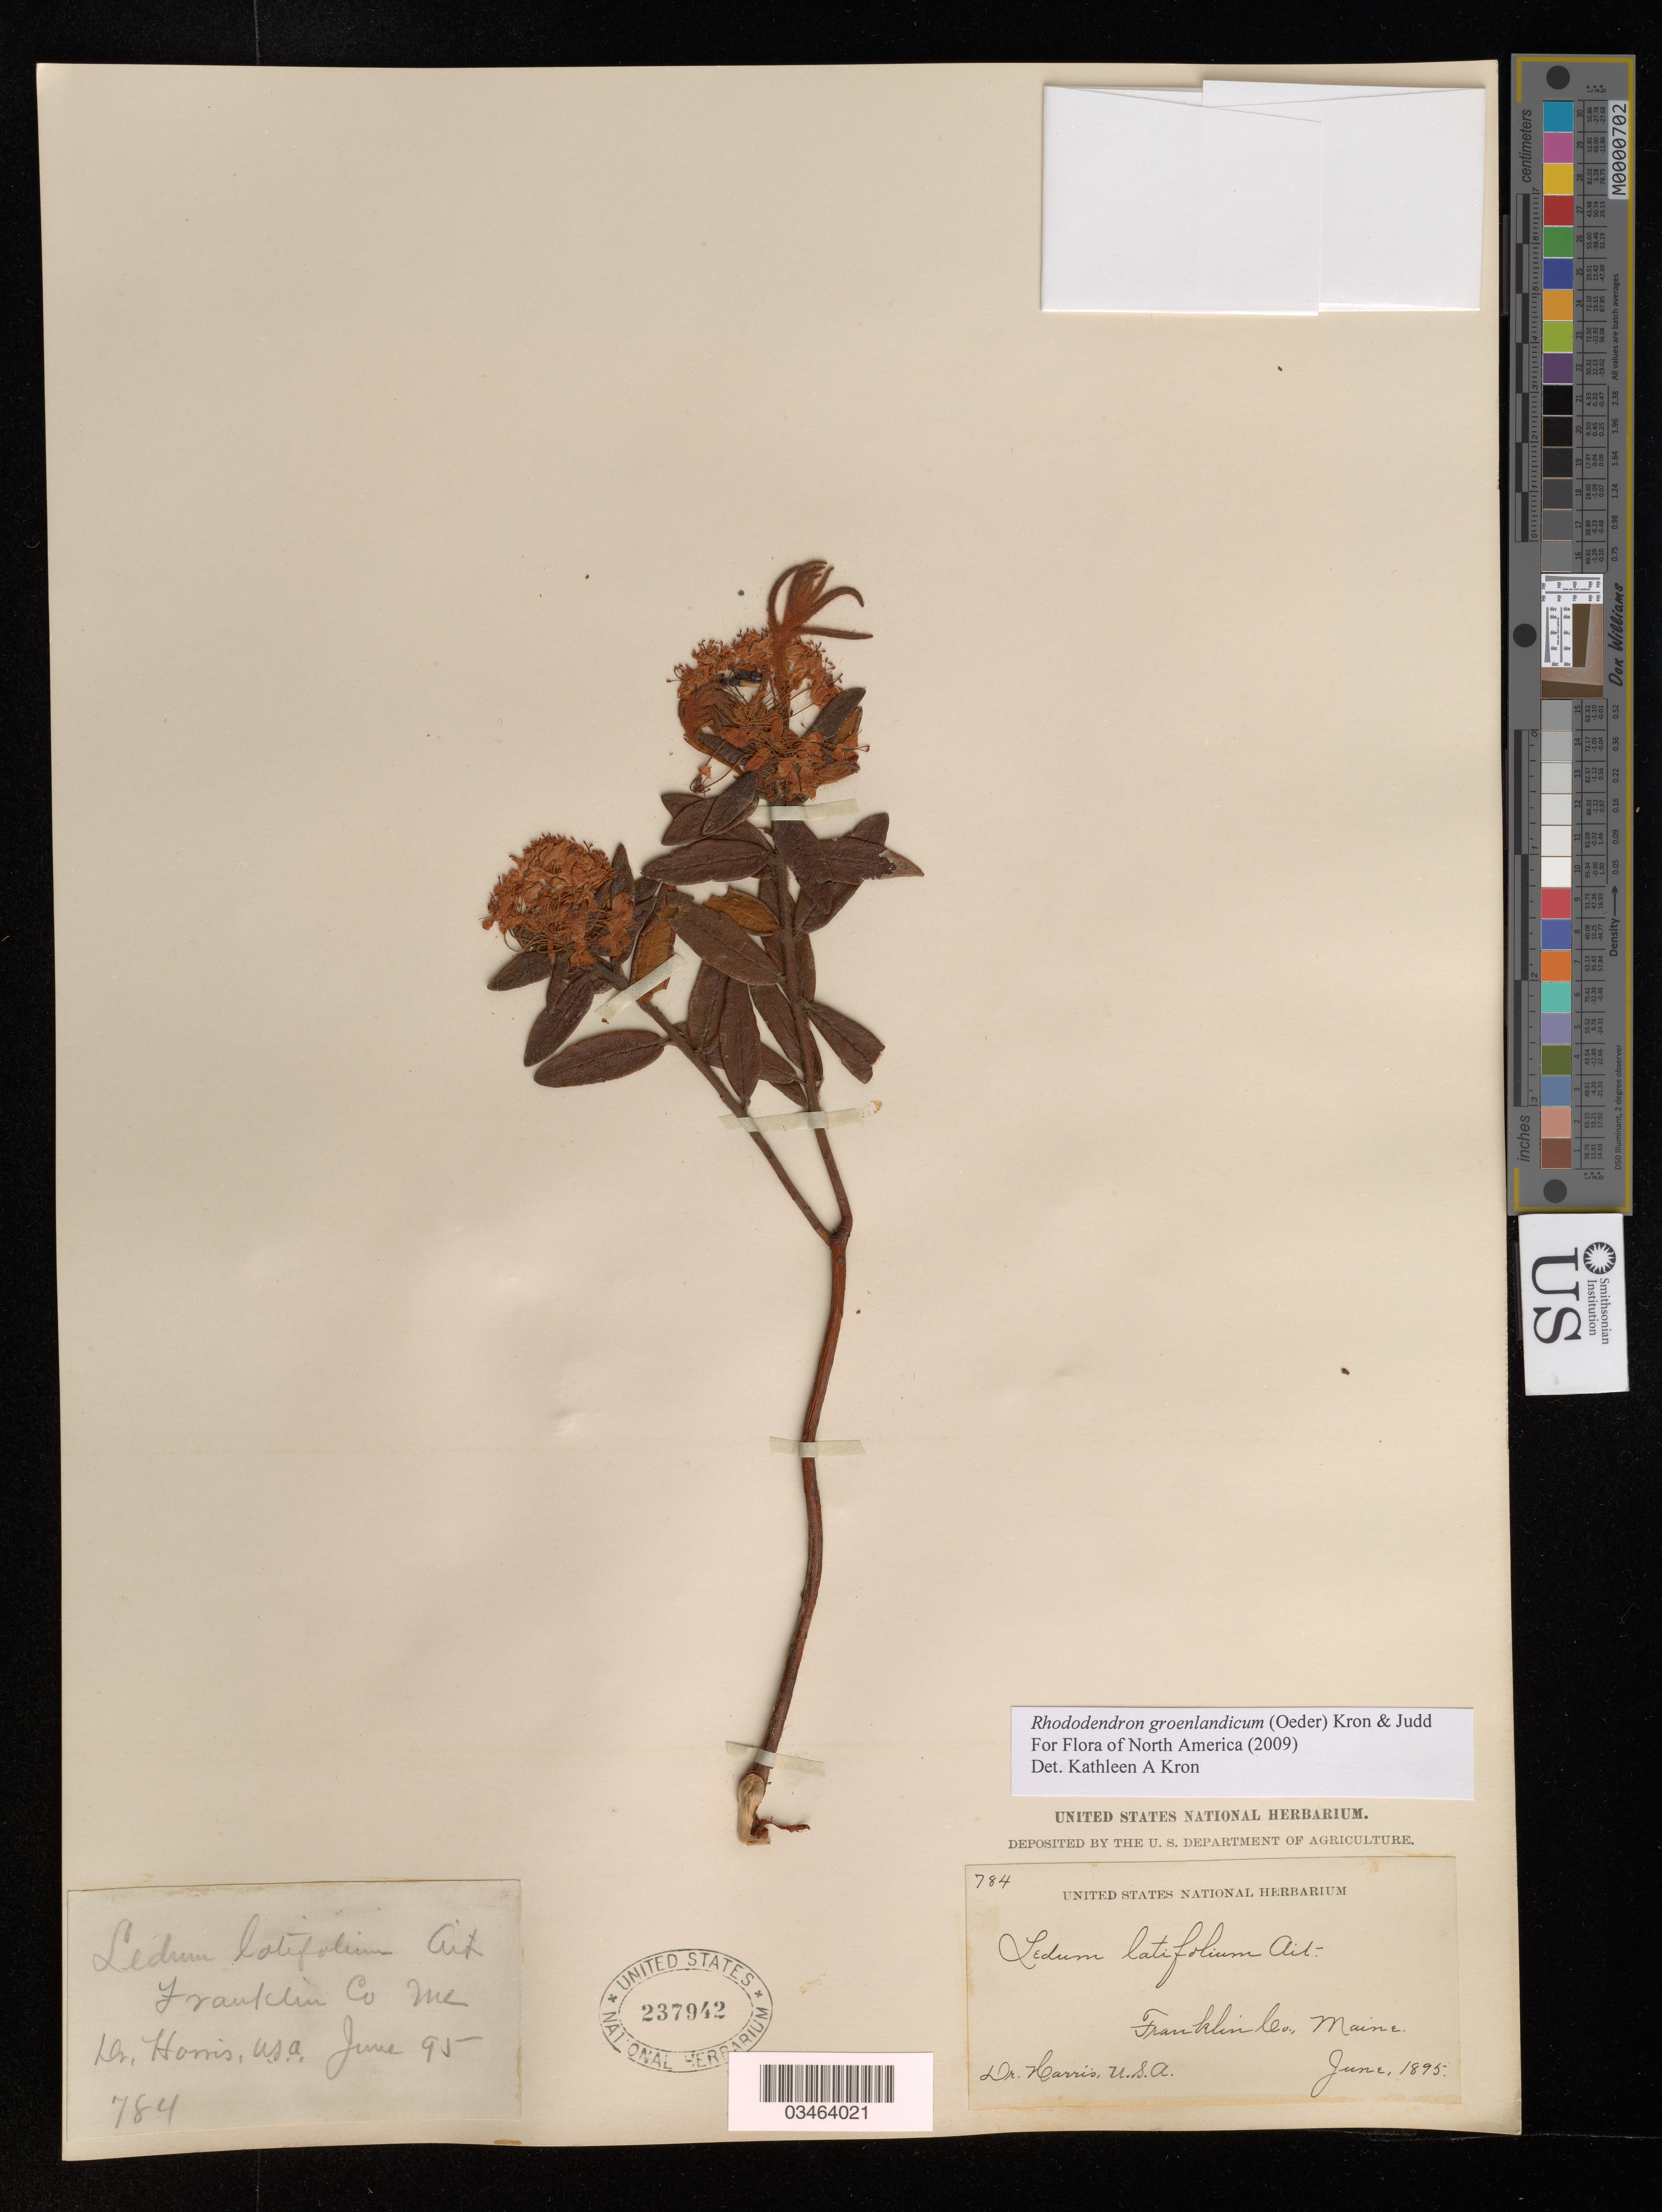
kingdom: Plantae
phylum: Tracheophyta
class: Magnoliopsida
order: Ericales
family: Ericaceae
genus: Rhododendron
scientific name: Rhododendron groenlandicum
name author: (Oeder) Kron & Judd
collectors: Harris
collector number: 784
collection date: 1895-06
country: United States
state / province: Maine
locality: Franklin Co.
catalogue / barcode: US 237942